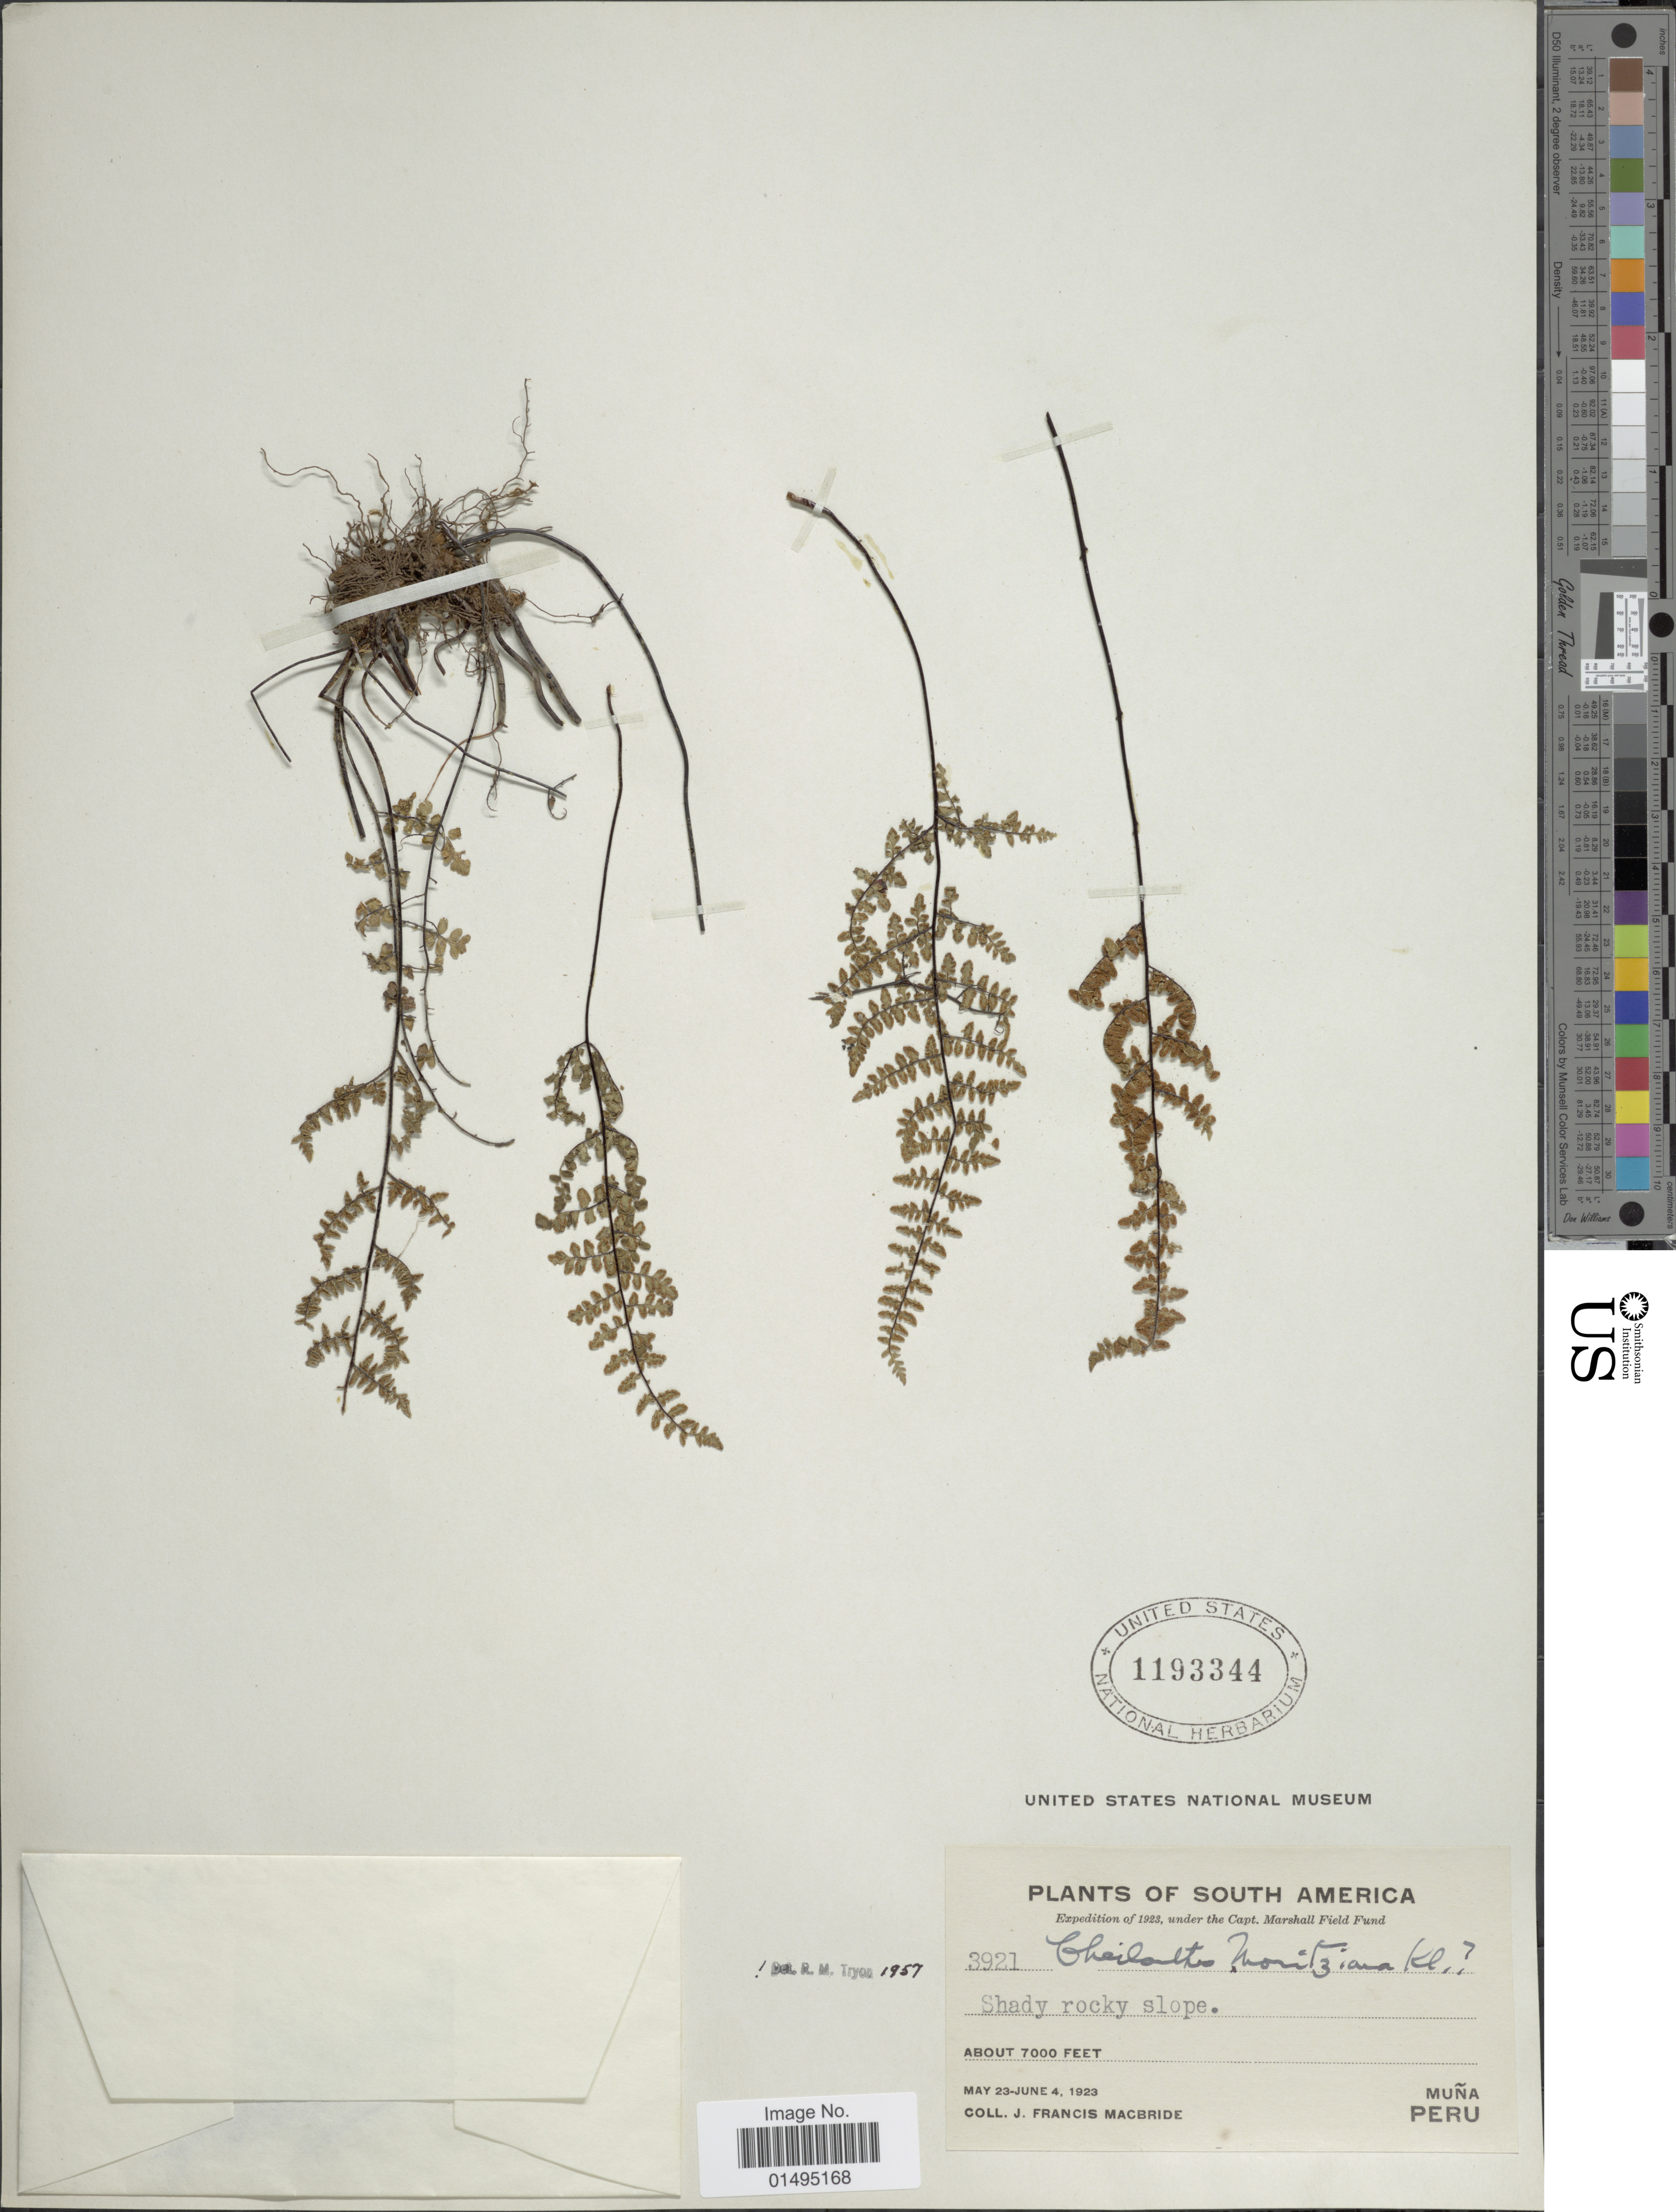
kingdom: Plantae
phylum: Tracheophyta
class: Polypodiopsida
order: Polypodiales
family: Pteridaceae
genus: Myriopteris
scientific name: Myriopteris microphylla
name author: (Sw.) Grusz & Windham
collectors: J. F. Macbride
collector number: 3921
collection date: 1923-05-23/1923-06-04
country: Peru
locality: Muna, South America. Shady rocky slope.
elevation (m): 2134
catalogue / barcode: US 1193344